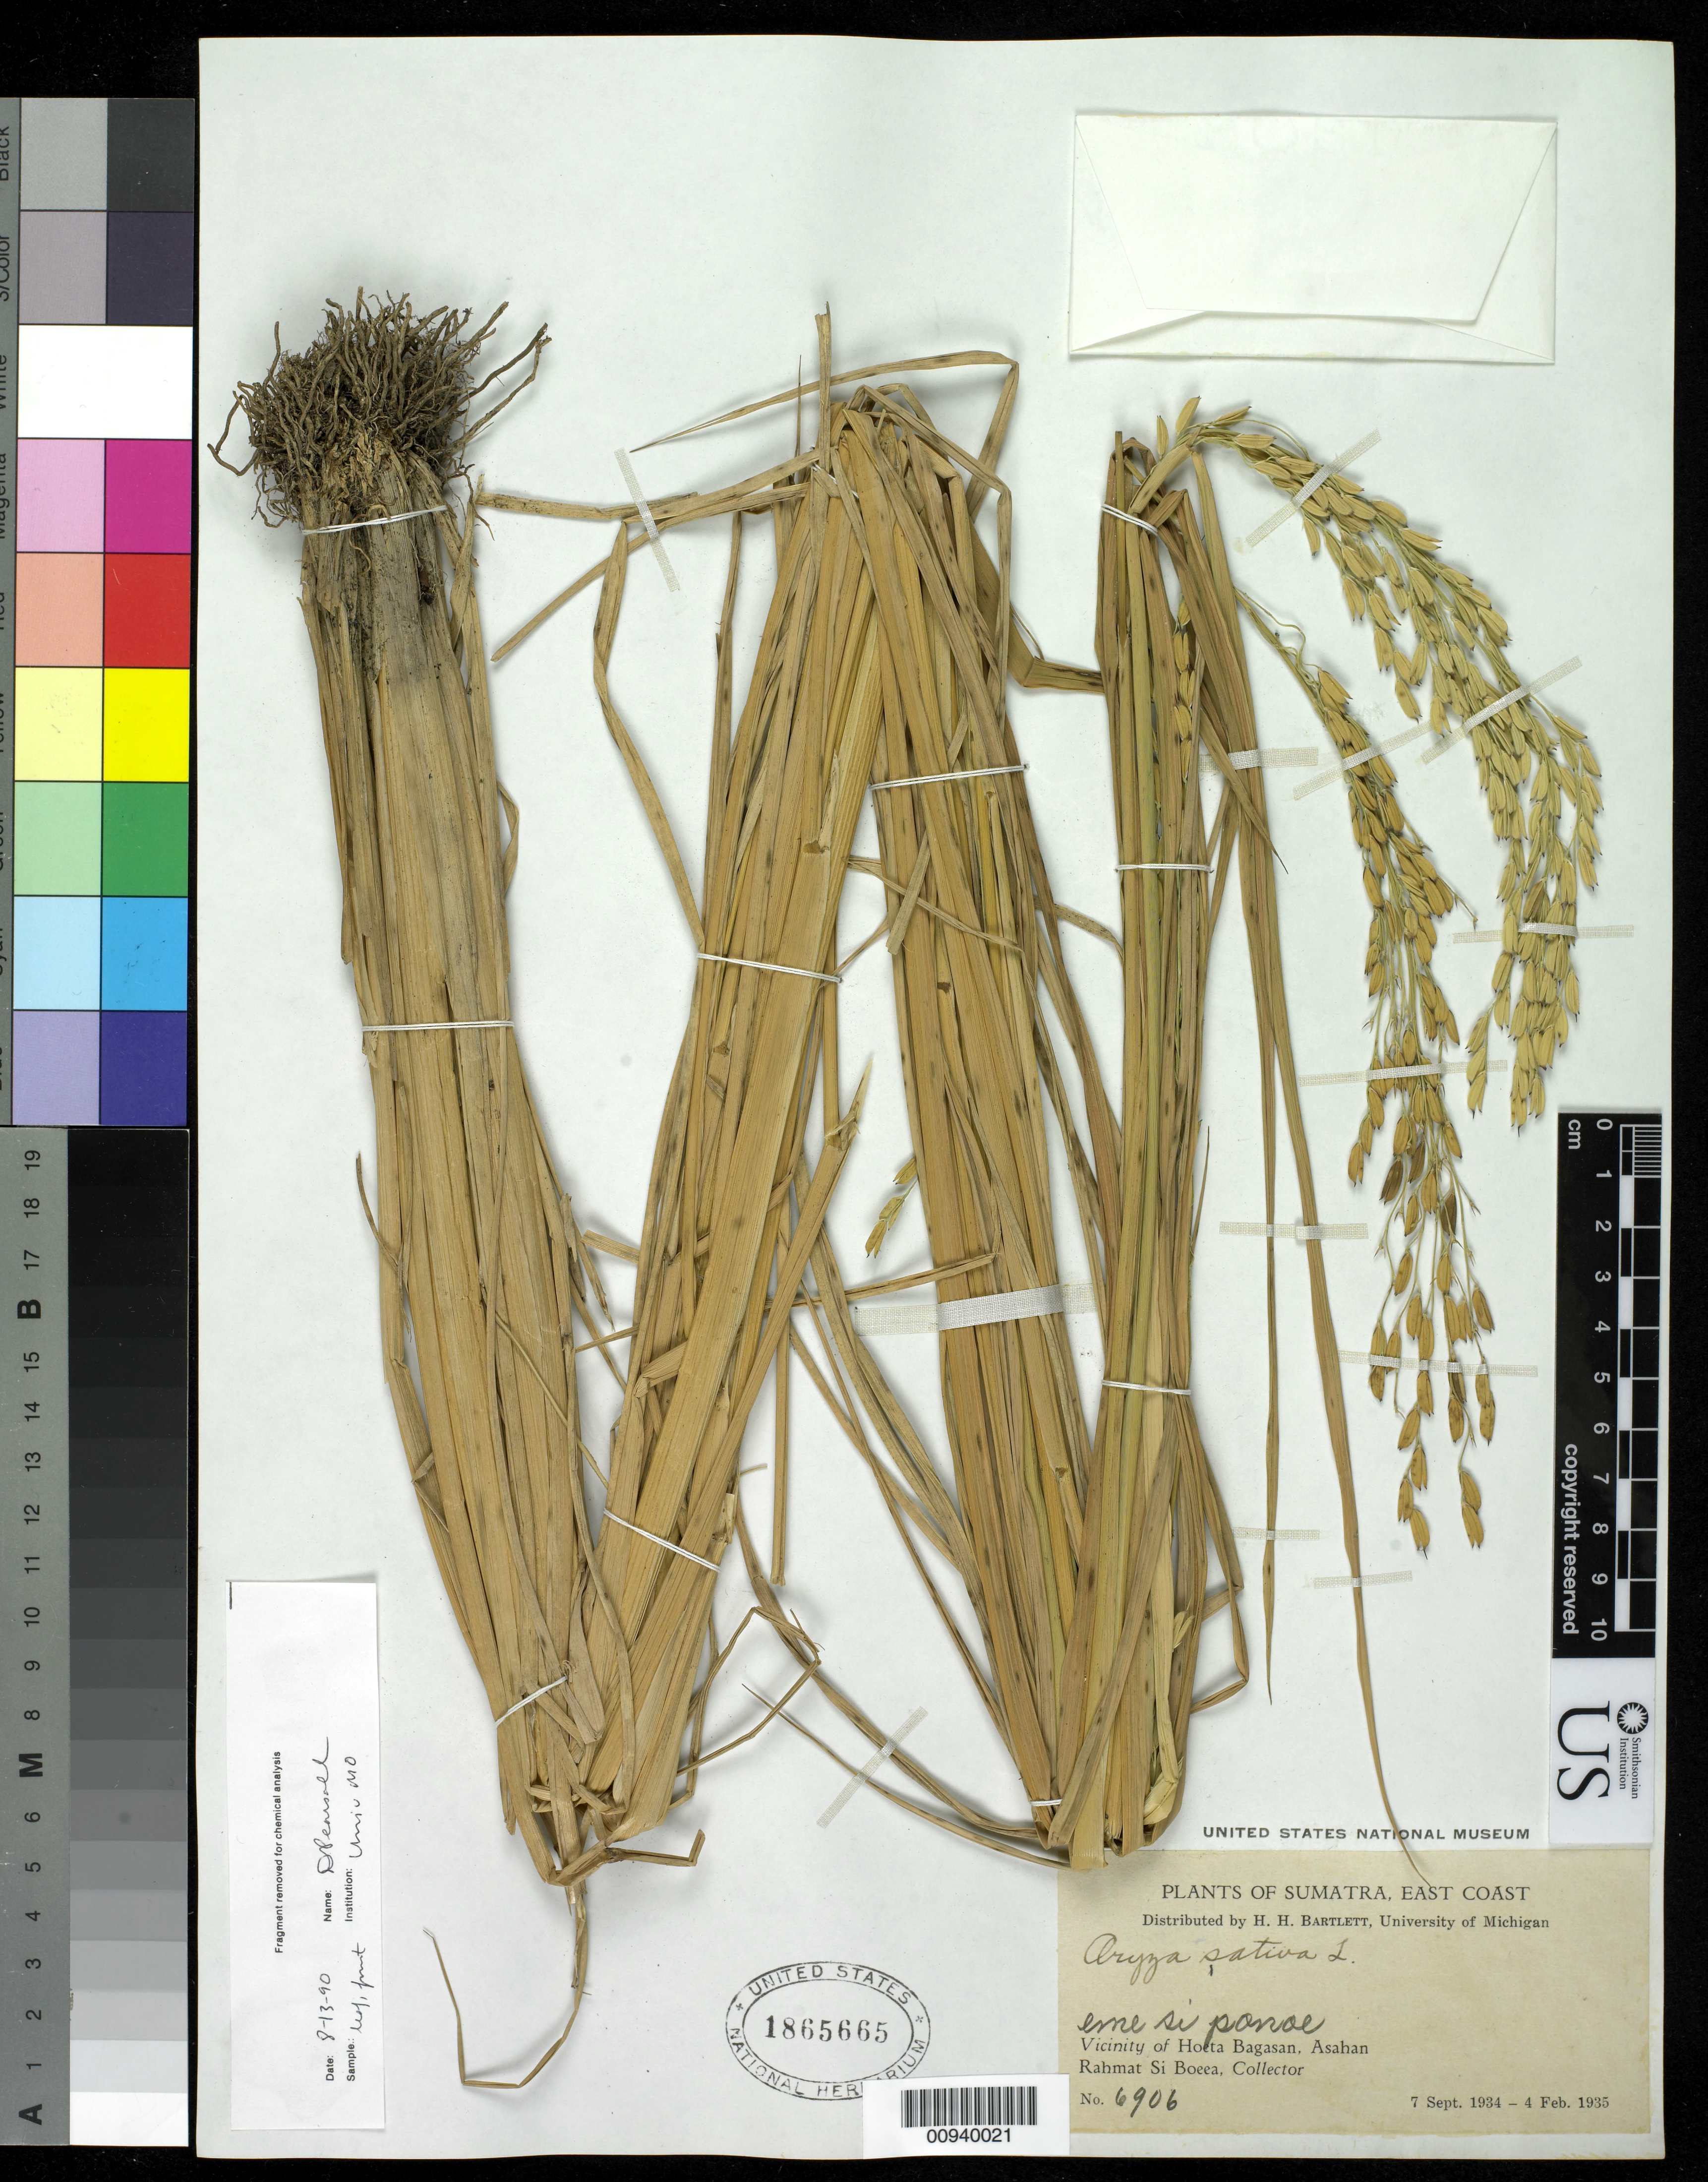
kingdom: Plantae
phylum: Tracheophyta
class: Liliopsida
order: Poales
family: Poaceae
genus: Oryza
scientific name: Oryza sativa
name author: L.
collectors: Rahmat Si Boeea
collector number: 6906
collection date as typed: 07 Sep 1934 to 04 Feb 1935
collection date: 1934-09-07/1935-02-04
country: Indonesia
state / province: Sumatra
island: Sumatra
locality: Vacinity of Hoeta Bagasan, Asahan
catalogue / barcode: US 1865665